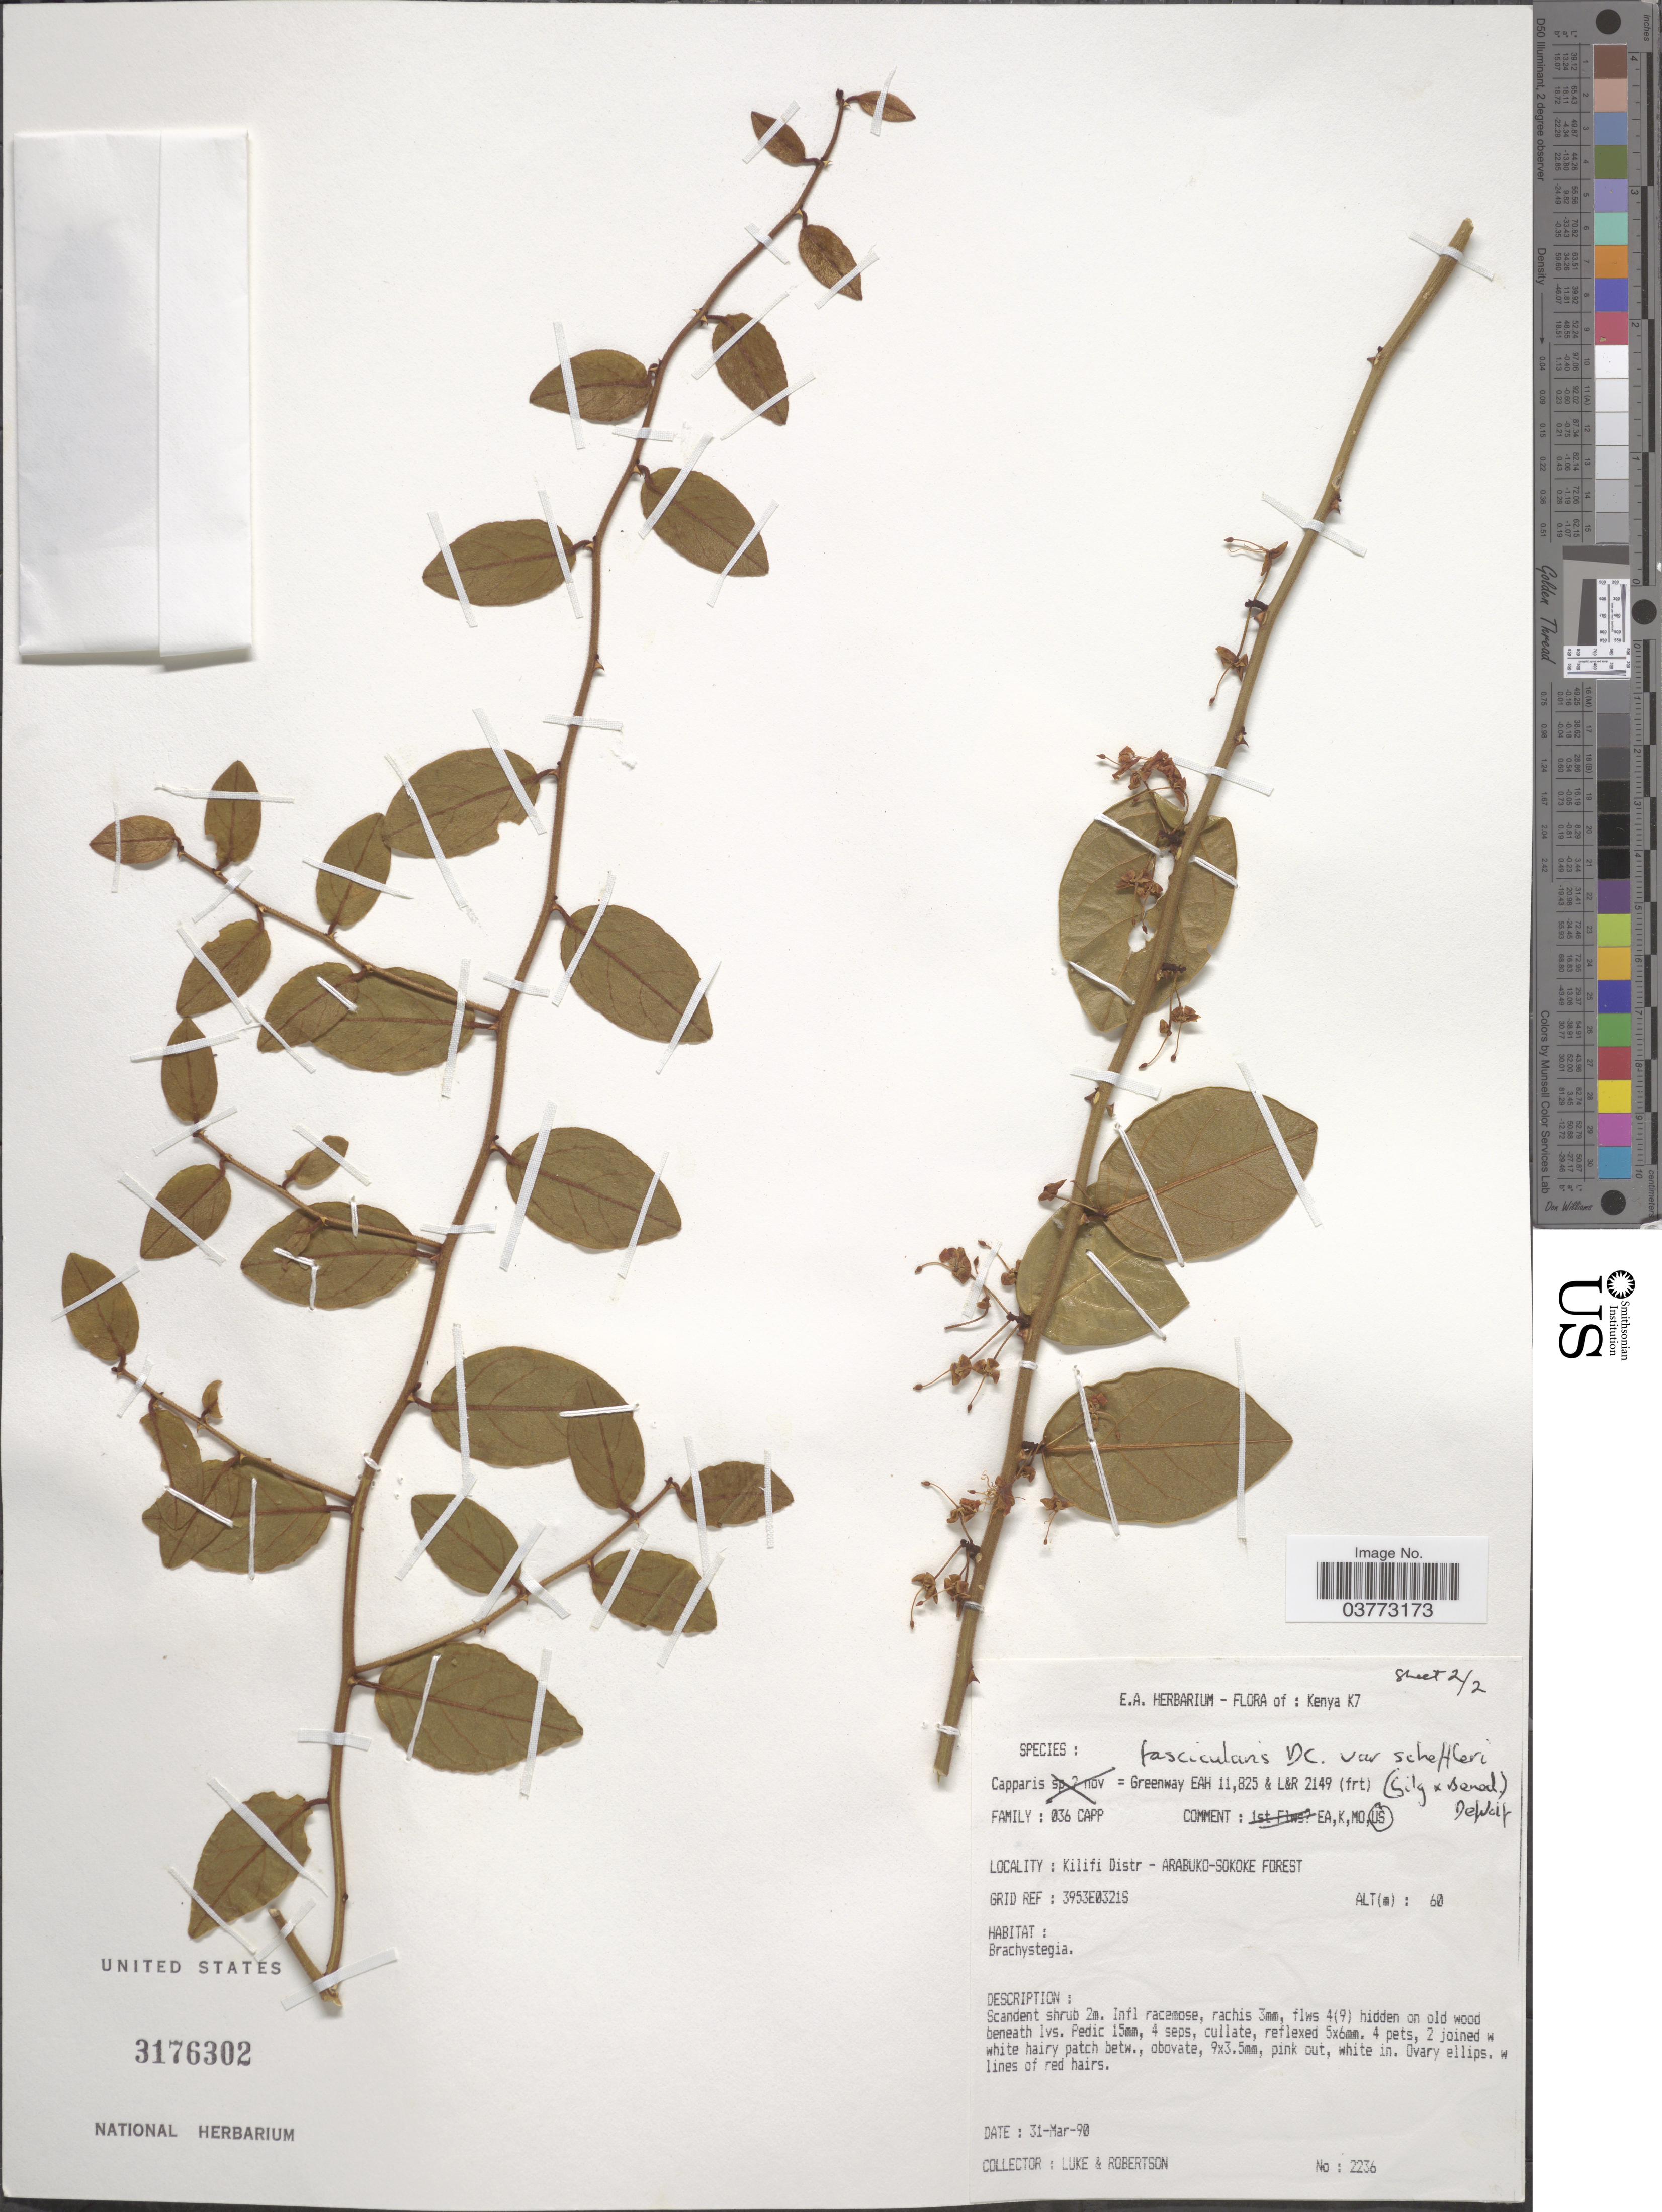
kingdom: Plantae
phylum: Tracheophyta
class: Magnoliopsida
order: Brassicales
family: Capparaceae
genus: Capparis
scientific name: Capparis fascicularis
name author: DC.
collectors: -. Luke & -. Robertson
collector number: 2236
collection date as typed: Transcribed d/m/y: 31/3/90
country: Kenya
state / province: Kilifi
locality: K7. Kilifi Distr - Arabuko-Sokoke Forest.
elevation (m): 60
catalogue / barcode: US 3176302